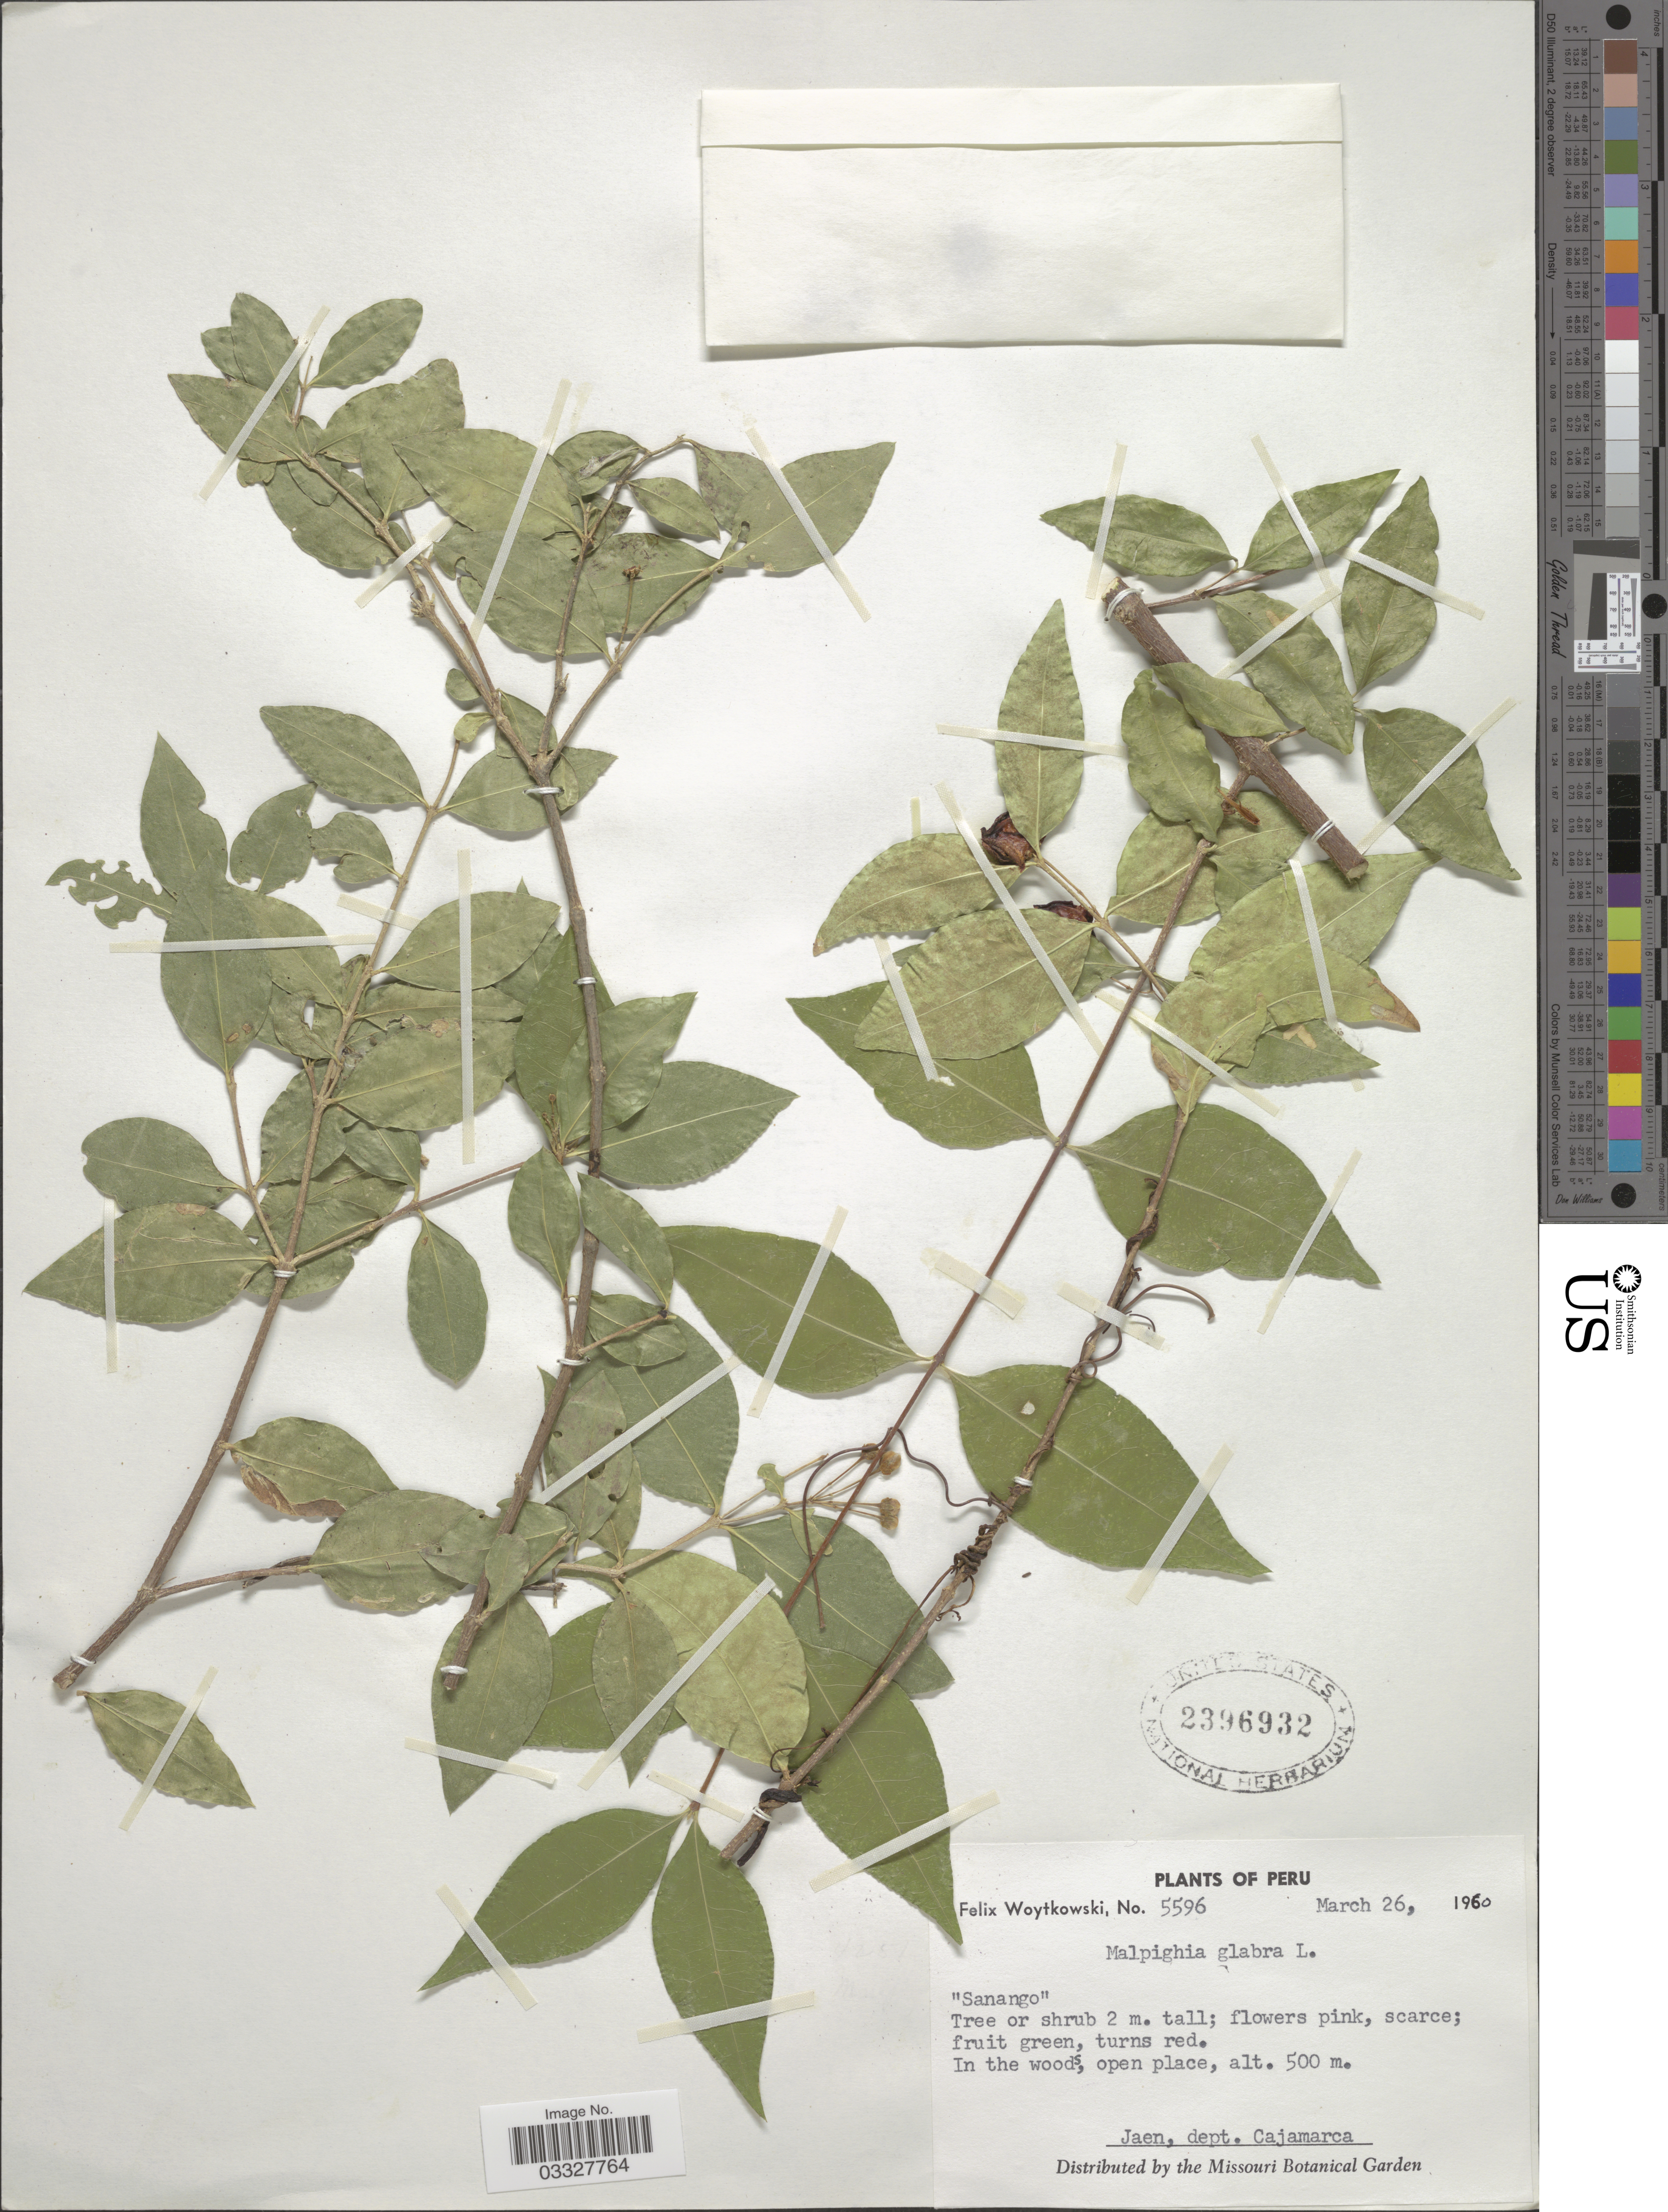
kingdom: Plantae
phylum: Tracheophyta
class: Magnoliopsida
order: Malpighiales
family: Malpighiaceae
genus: Malpighia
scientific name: Malpighia glabra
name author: L.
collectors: F. Woytkowski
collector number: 5596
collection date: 1960-03-26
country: Peru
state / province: Cajamarca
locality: Jaen, dept. Cajamarca.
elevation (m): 500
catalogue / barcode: US 2396932